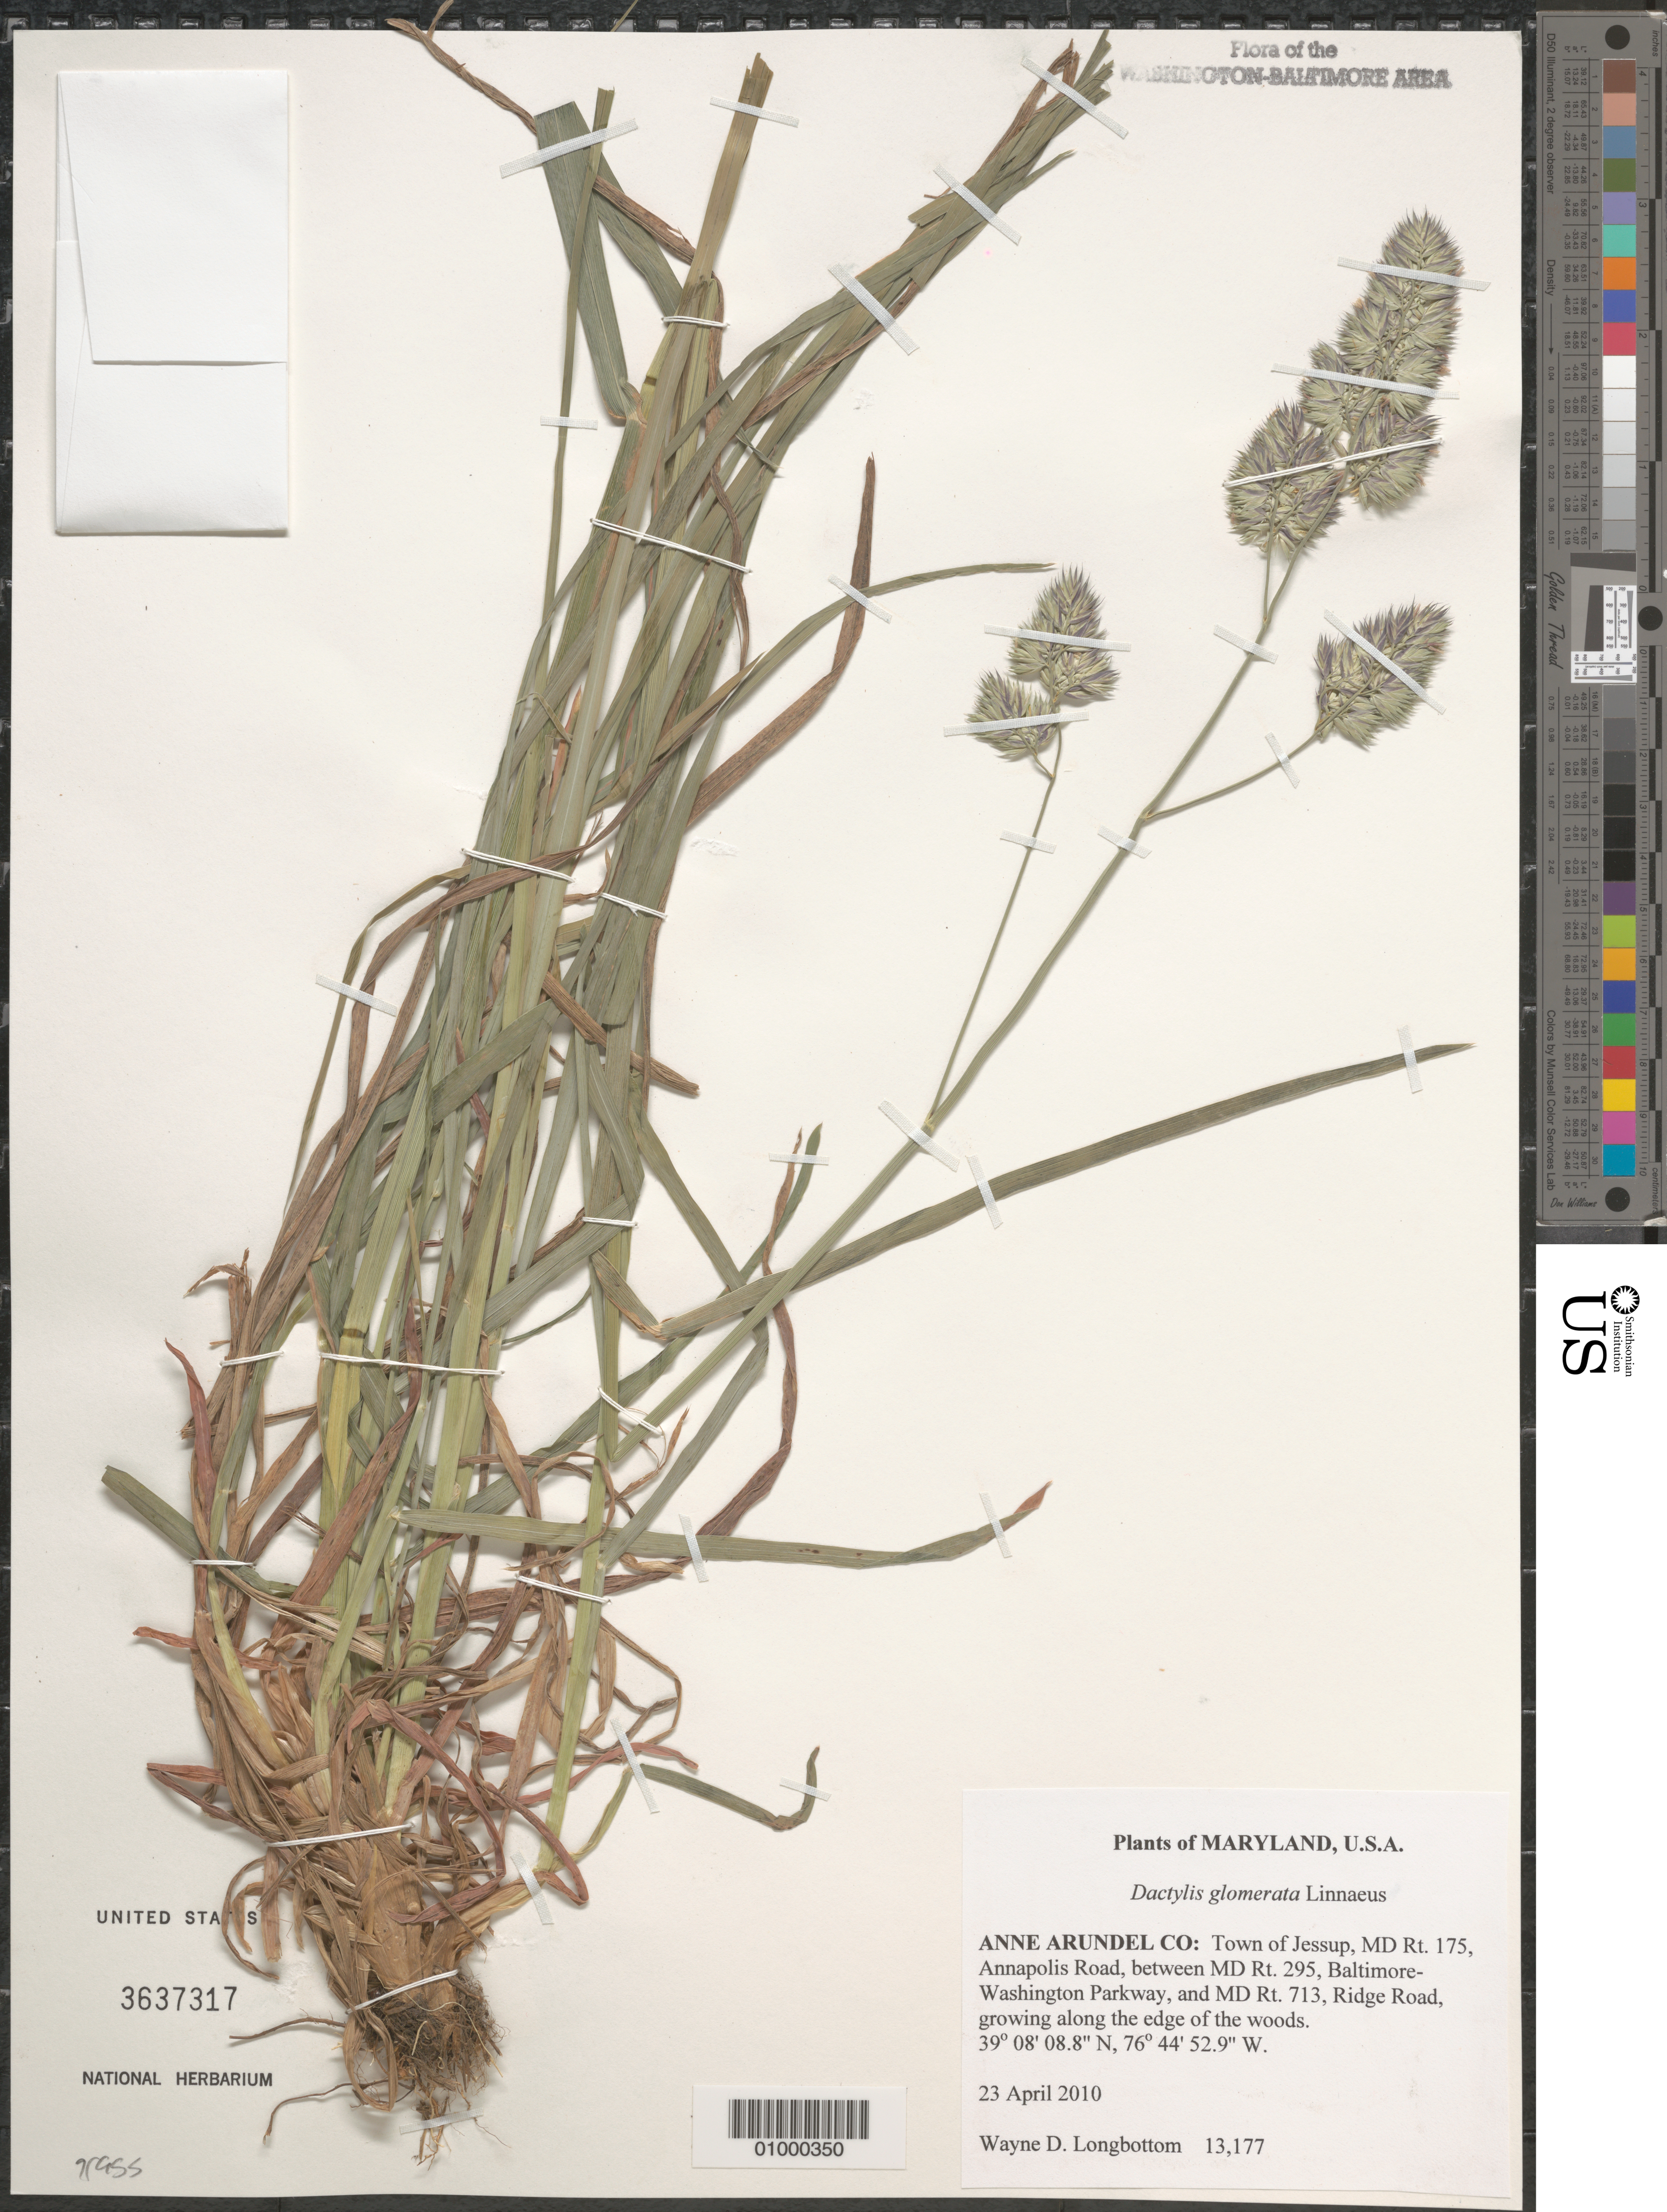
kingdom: Plantae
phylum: Tracheophyta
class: Liliopsida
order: Poales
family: Poaceae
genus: Dactylis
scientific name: Dactylis glomerata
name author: L.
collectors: W. D. Longbottom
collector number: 13177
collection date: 2010-04-23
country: United States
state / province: Maryland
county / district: Anne Arundel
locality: Town of Jessup, Md Rt 175, Annapolis Road, between MD Rt. 295, Baltimore-Washington Parkway, and Md Rt. 713, Ridge Road, growing along the edge of the woods.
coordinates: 39 08 08.8 N, 76 42 52.9 W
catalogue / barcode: US 3637317